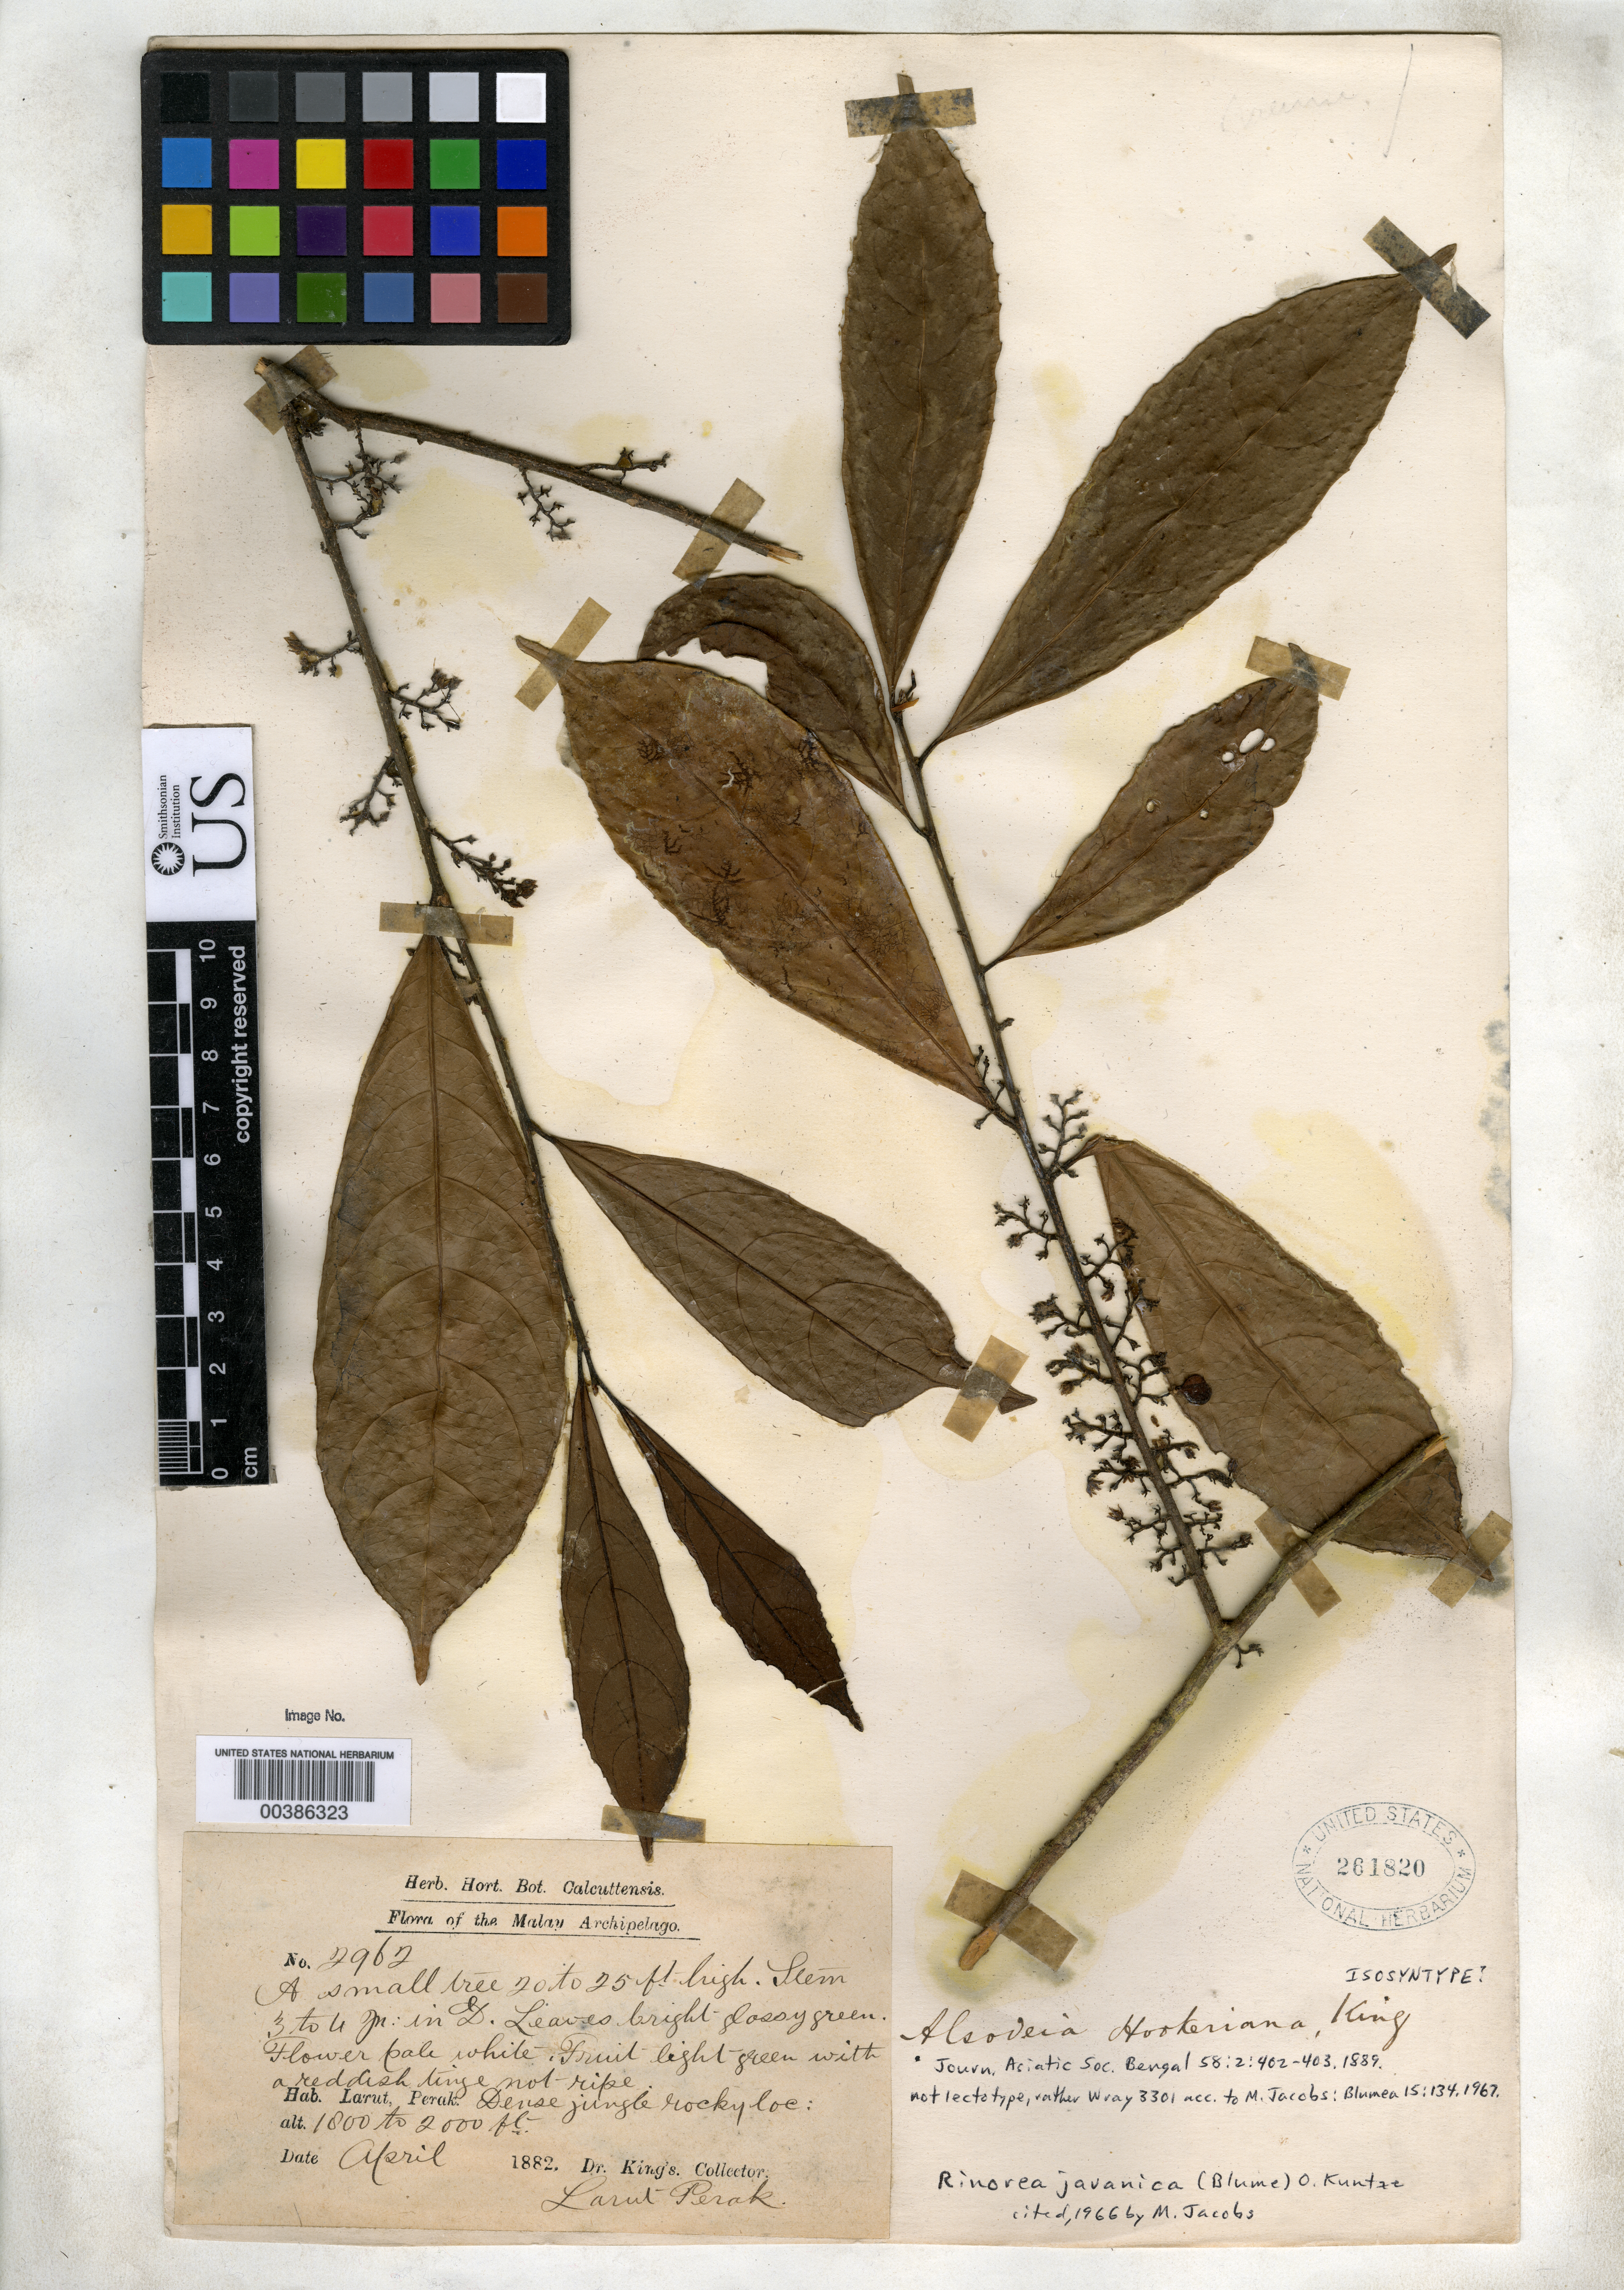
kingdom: Plantae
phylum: Tracheophyta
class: Magnoliopsida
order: Malpighiales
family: Violaceae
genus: Alsodeia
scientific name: Alsodeia hookeriana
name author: King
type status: Isosyntype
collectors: Dr. King's collector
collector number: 2962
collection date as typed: Apr 1882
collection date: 1882-04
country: Malaysia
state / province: Perak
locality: Larut, Perak. [Malay Peninsula]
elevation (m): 305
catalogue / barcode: US 261820